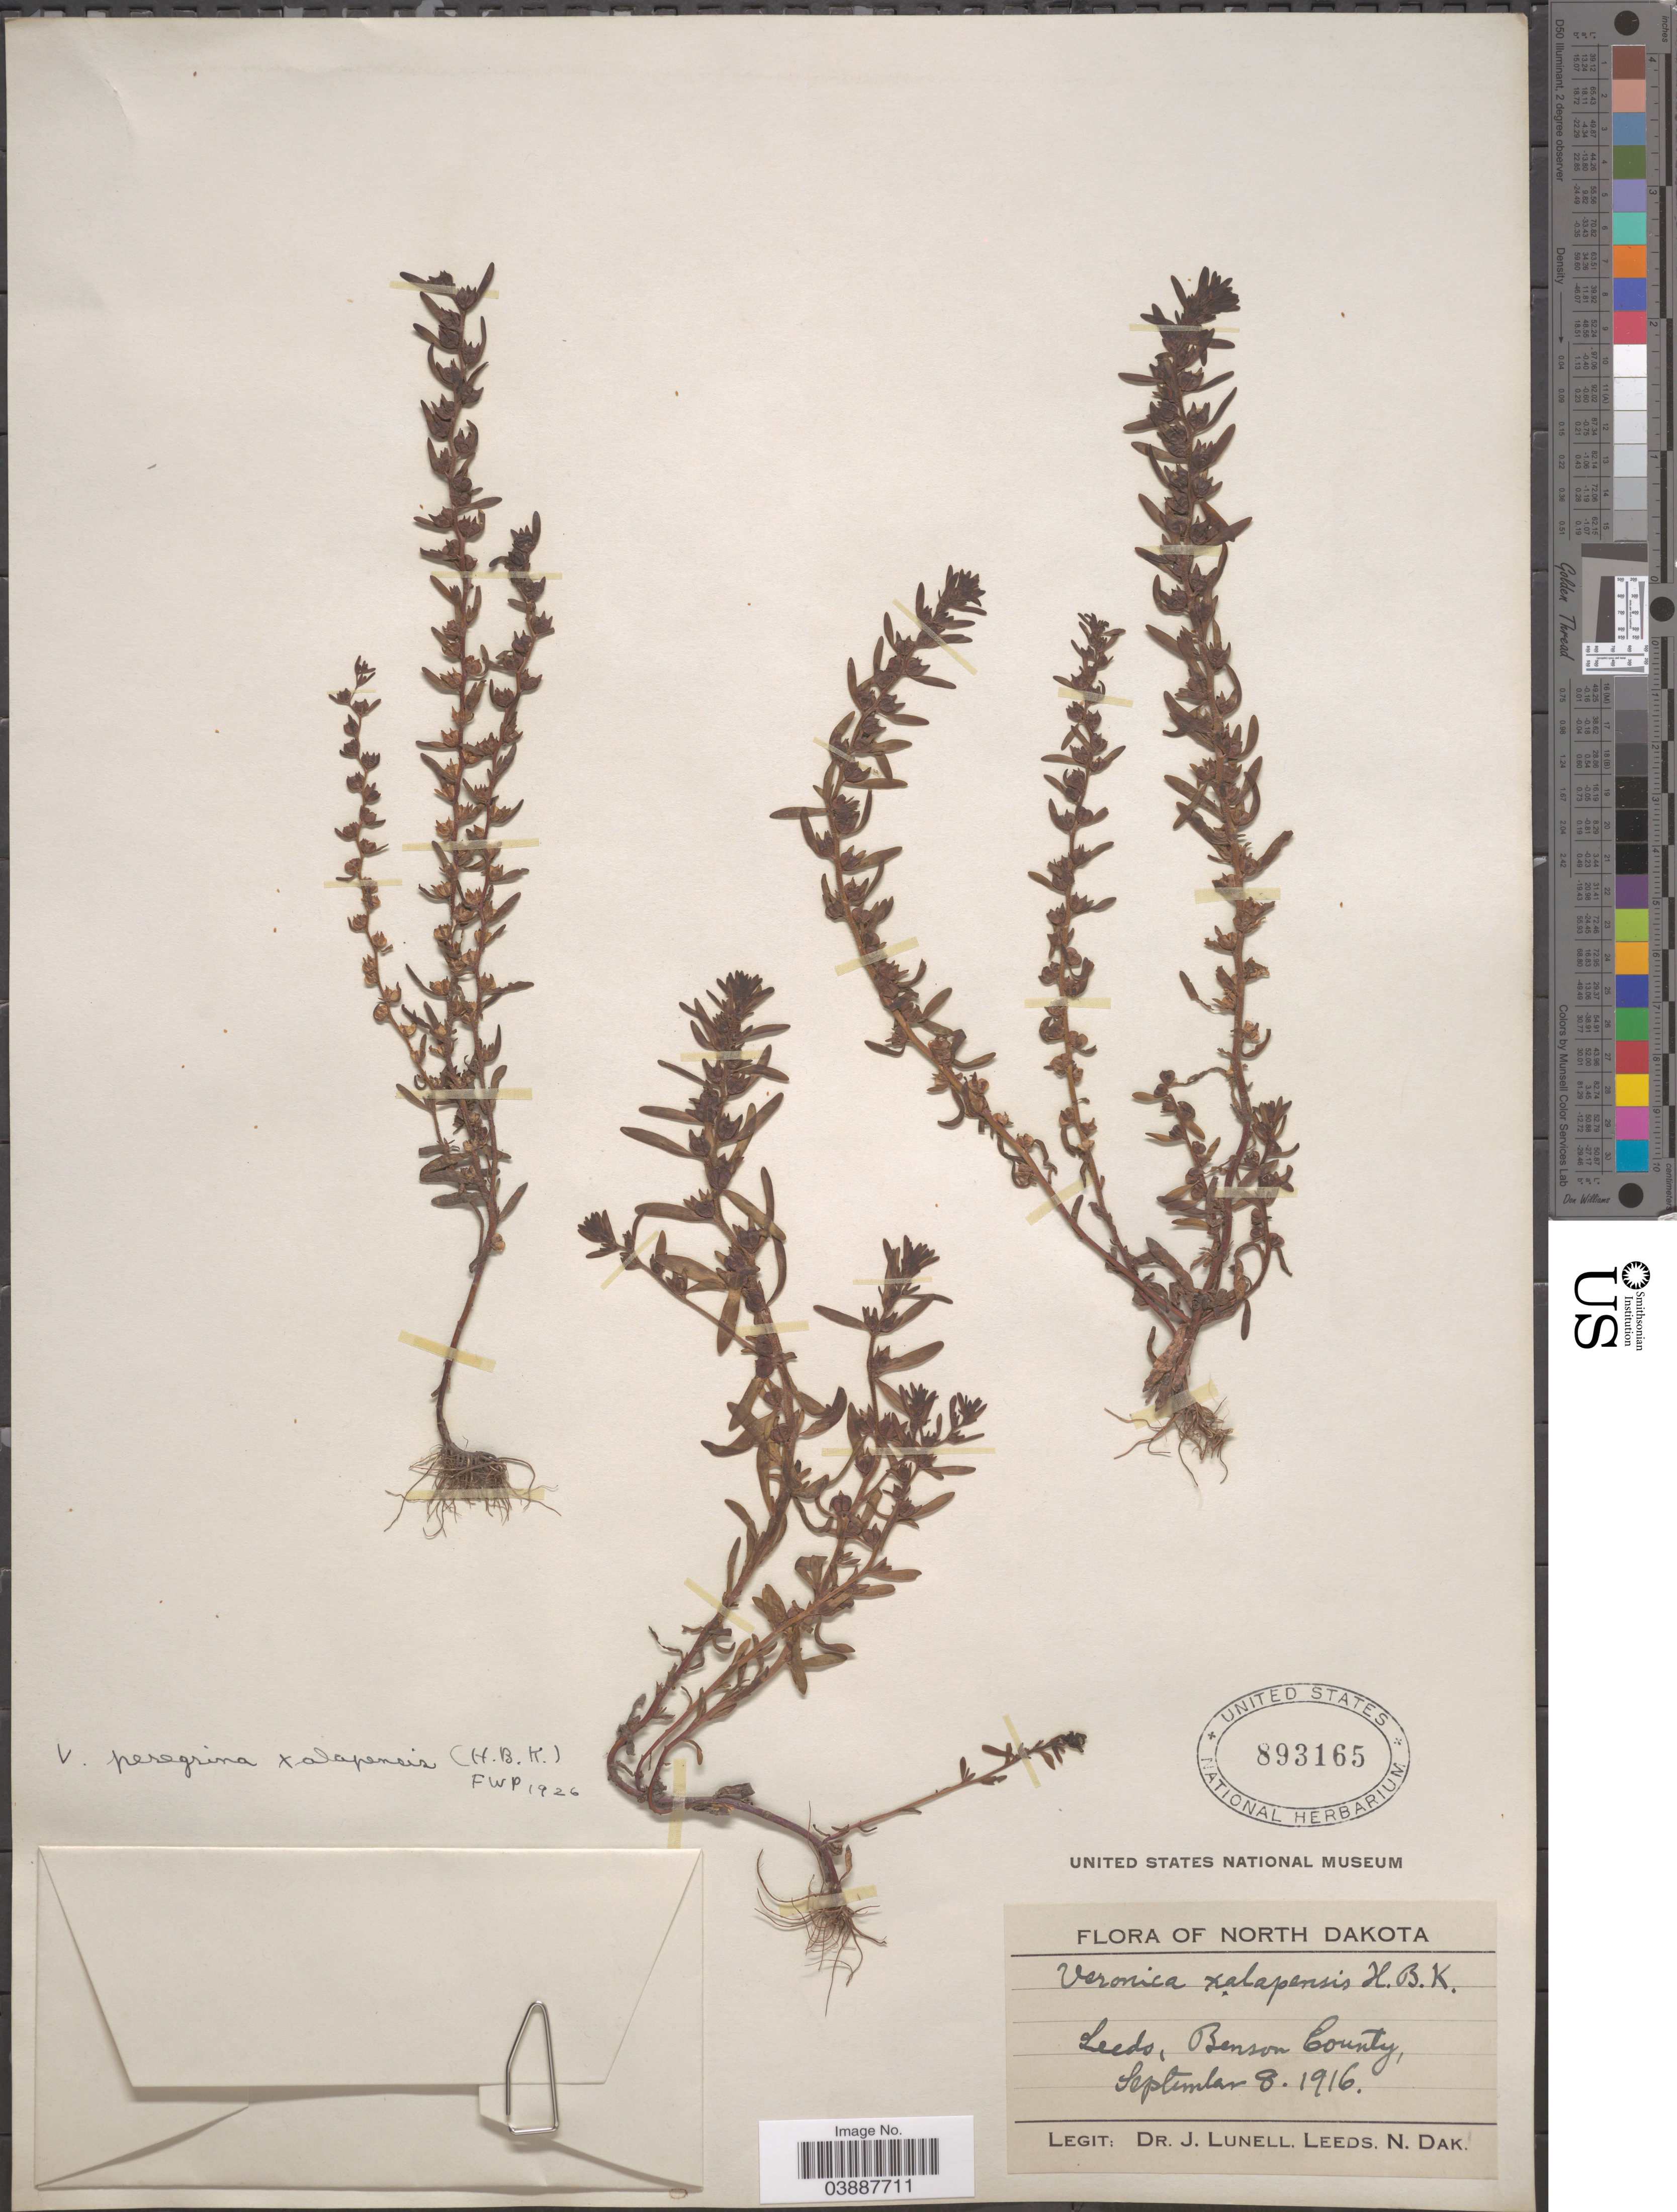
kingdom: Plantae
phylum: Tracheophyta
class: Magnoliopsida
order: Lamiales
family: Plantaginaceae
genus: Veronica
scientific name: Veronica peregrina var. xalapensis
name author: Kunth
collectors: J. Lunell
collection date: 1916-09-08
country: United States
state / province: North Dakota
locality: Leeds, Benson County.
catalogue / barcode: US 893165